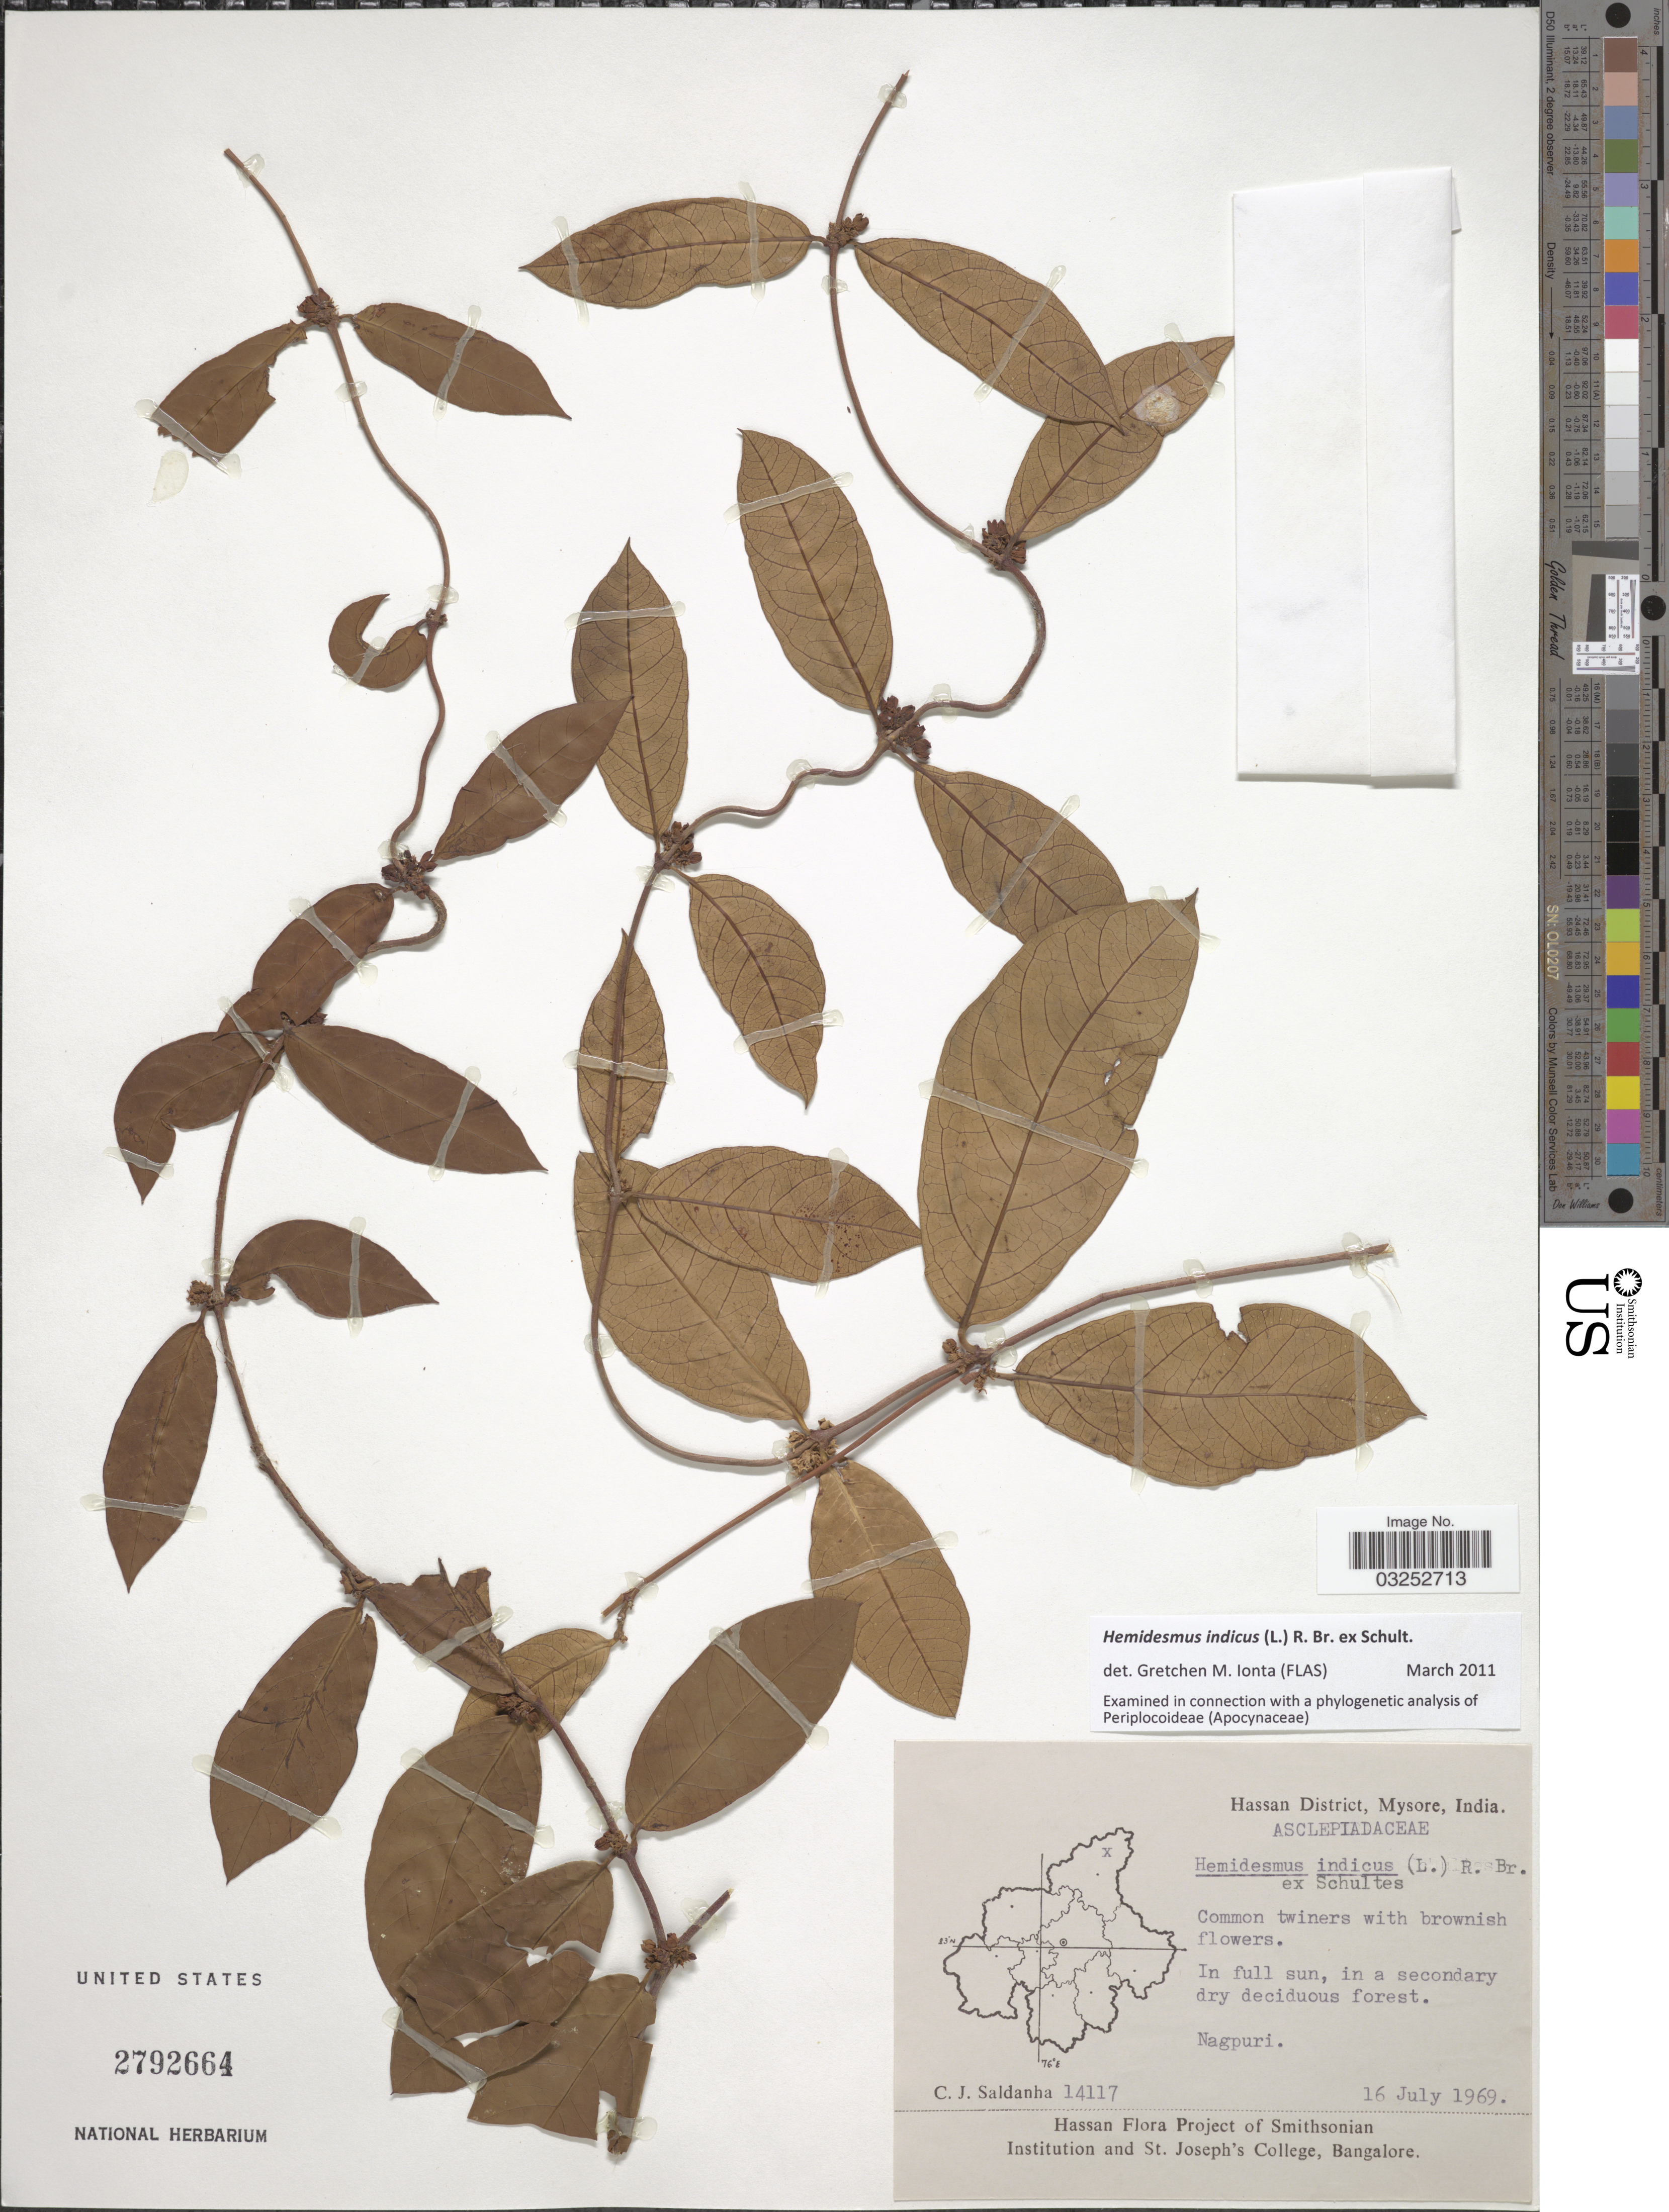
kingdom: Plantae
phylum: Tracheophyta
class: Magnoliopsida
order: Gentianales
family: Apocynaceae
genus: Hemidesmus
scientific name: Hemidesmus indicus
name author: (L.) R. Br. ex Schult.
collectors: C. J. Saldanha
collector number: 14117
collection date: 1969-07-16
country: India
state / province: Karnataka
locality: Hassan District, Mysore, Nagpuri.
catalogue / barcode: US 2792664